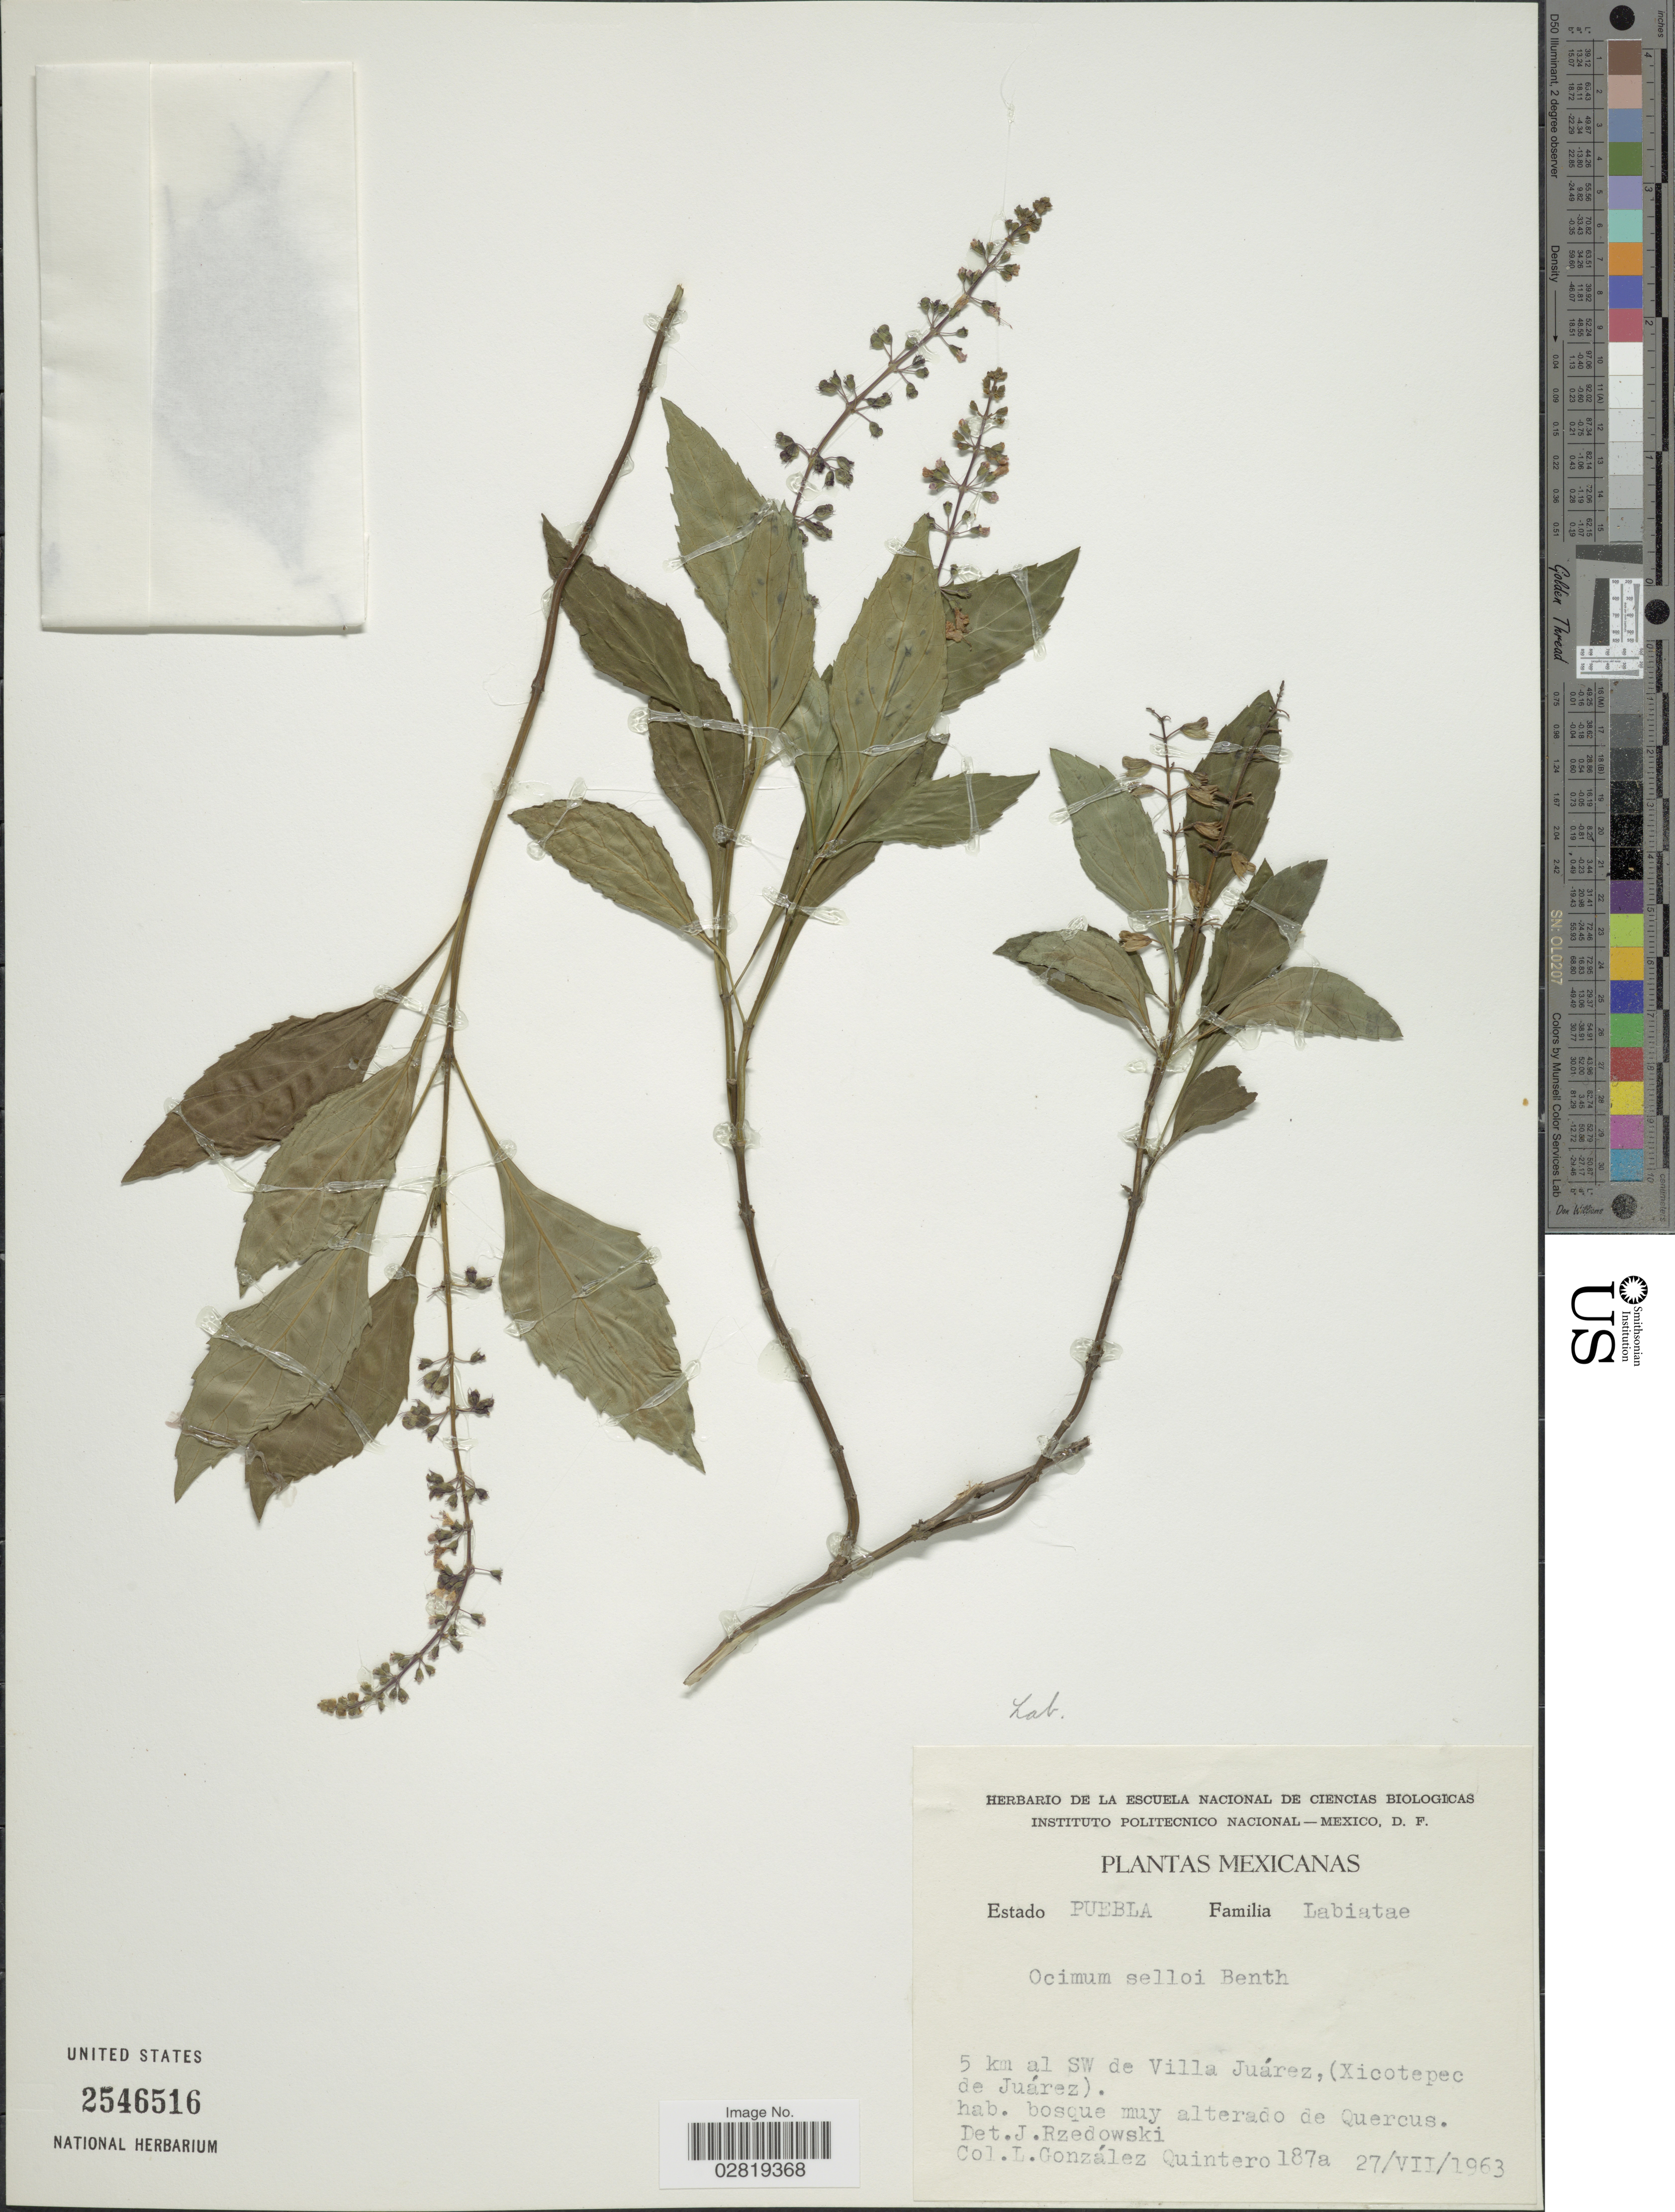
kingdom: Plantae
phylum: Tracheophyta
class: Magnoliopsida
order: Lamiales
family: Lamiaceae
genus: Ocimum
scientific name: Ocimum selloi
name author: Benth.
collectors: L. González Quintero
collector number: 187a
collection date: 1963-07-27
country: Mexico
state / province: Puebla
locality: Estado Puebla, 5 km al SW de Villa Juárez, (Xicotepec de Juárez).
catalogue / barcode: US 2546516